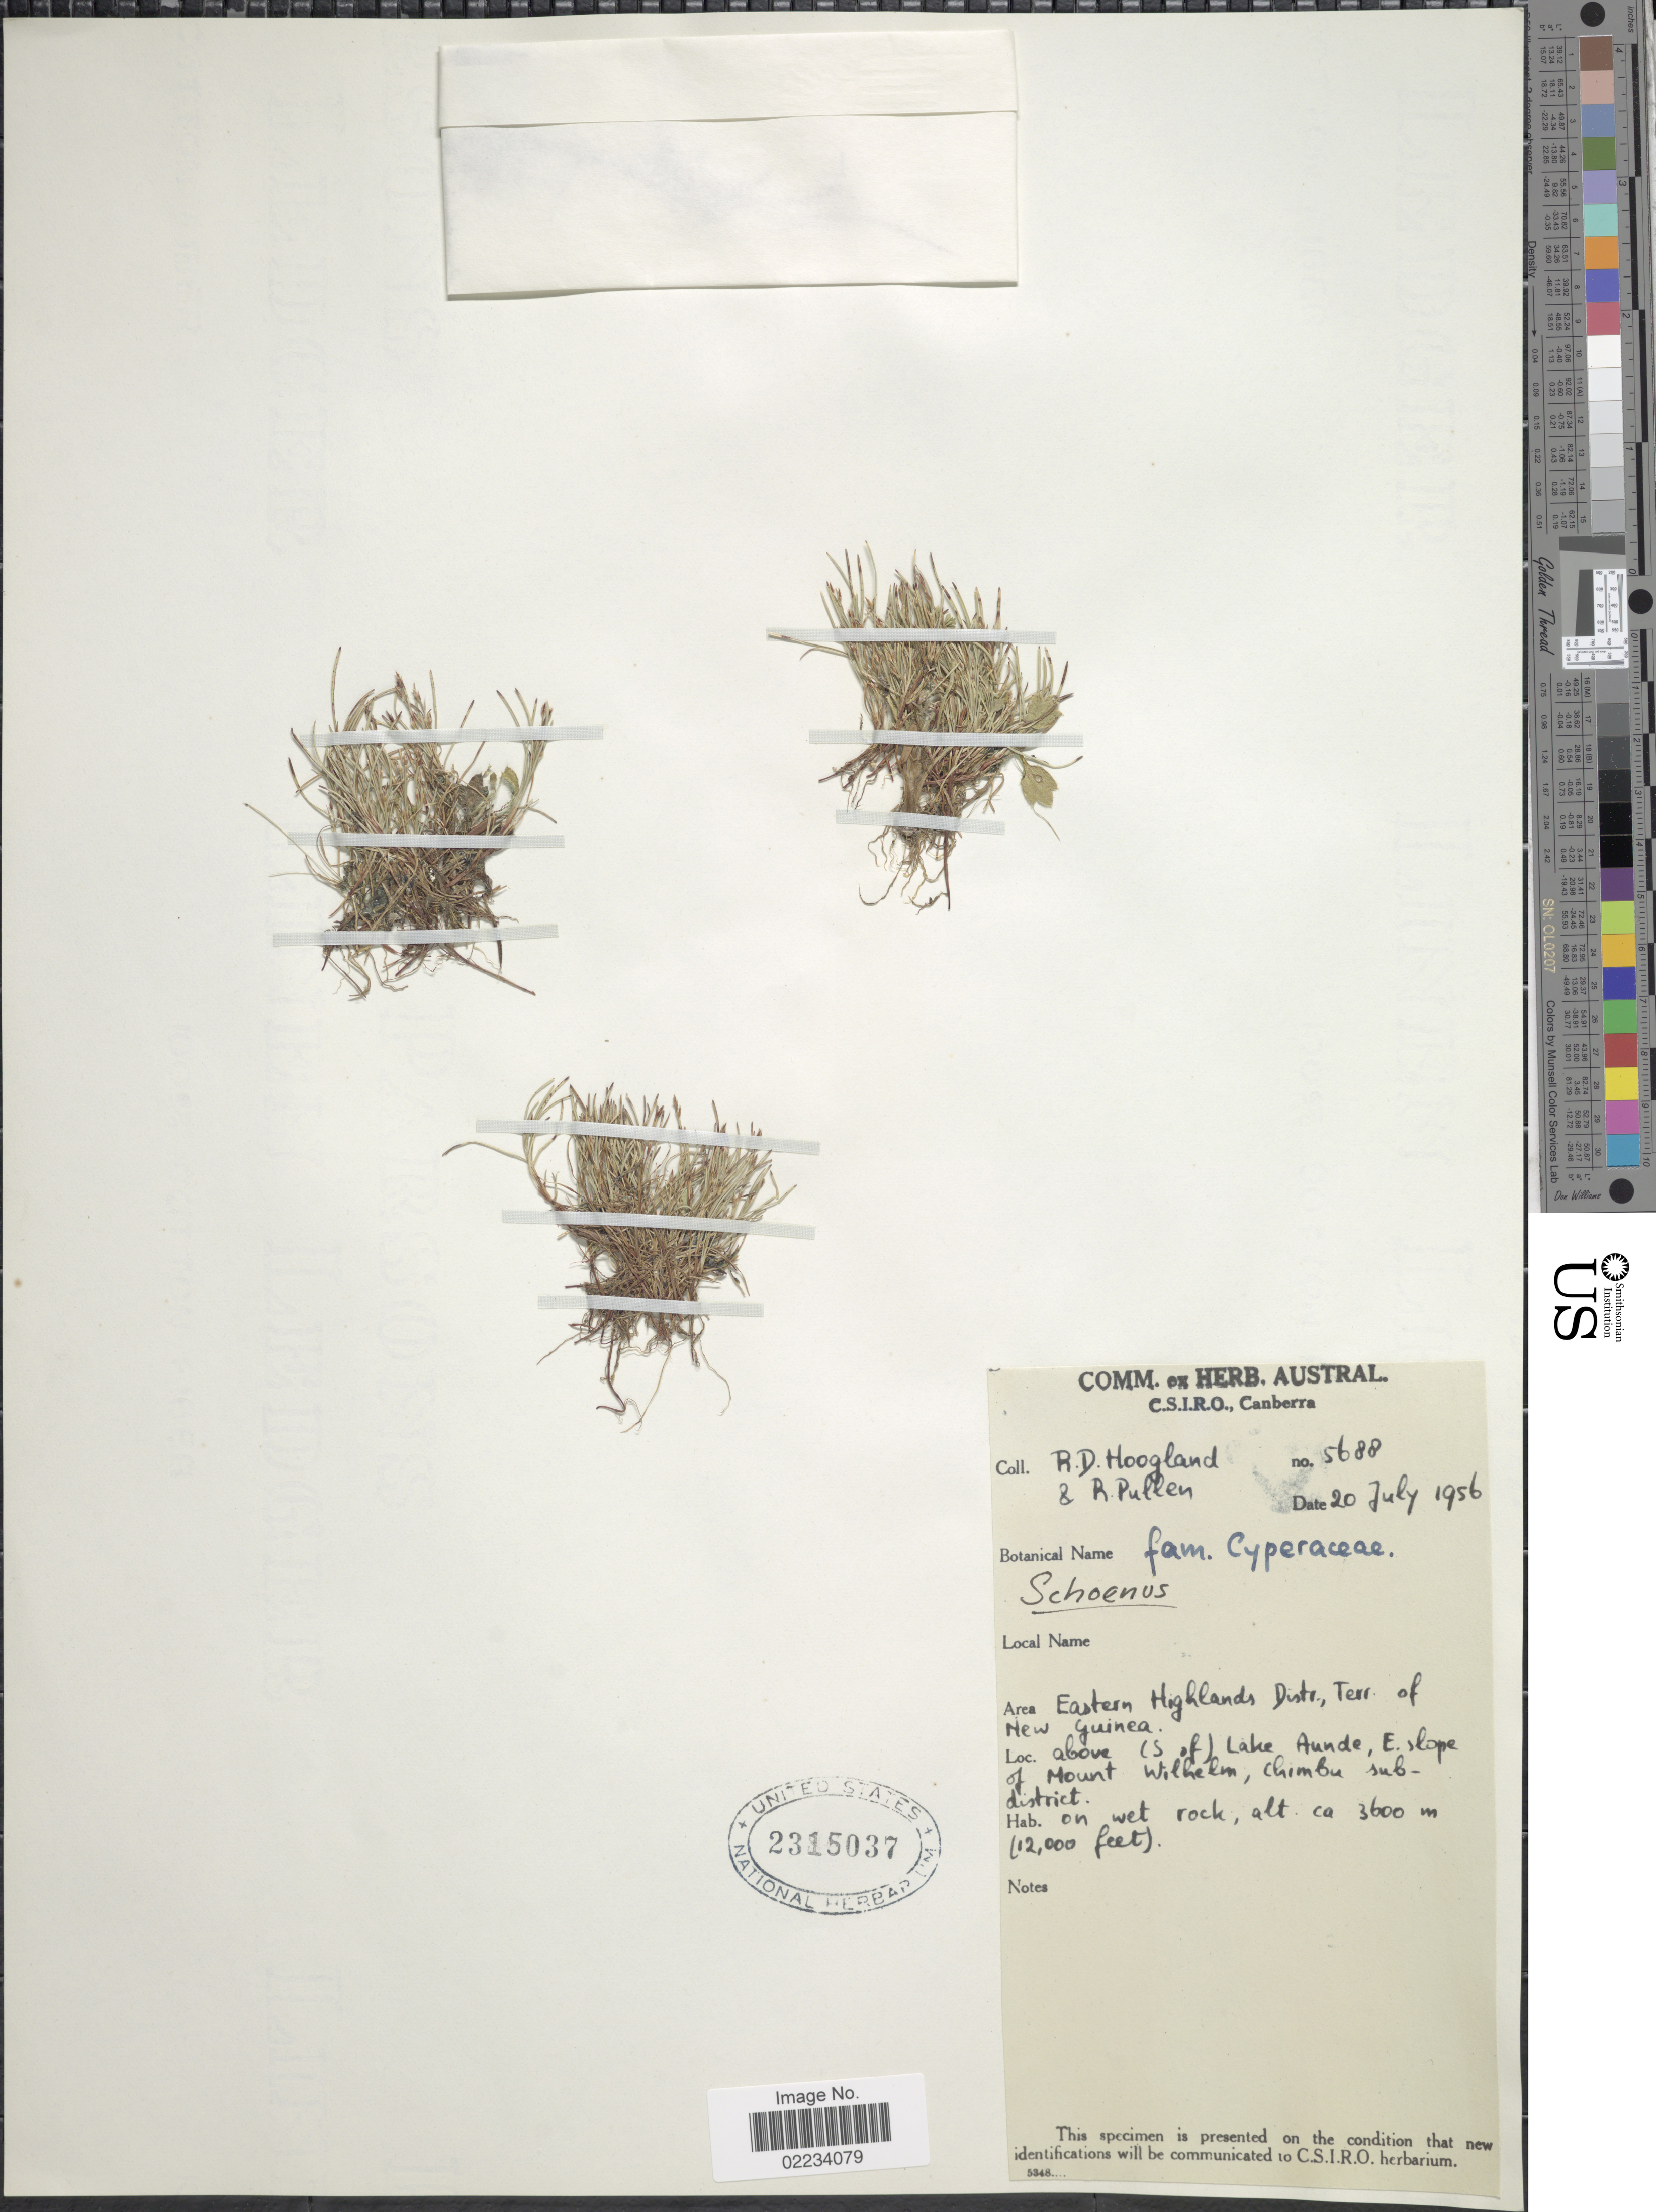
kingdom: Plantae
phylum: Tracheophyta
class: Liliopsida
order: Poales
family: Cyperaceae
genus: Schoenus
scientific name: Schoenus maschalinus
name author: Roem. & Schult.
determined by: Kern, J. H.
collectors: R. D. Hoogland & R. Pullen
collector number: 5688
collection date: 1956-07-20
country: Papua New Guinea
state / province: Chimbu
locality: Area Eastern Highlands Distr., Terr of New Guinea, above (S of) Lake Aunde, E slope of Mount Wilhelm, Chimbu subdistrict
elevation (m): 3600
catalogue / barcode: US 2315037